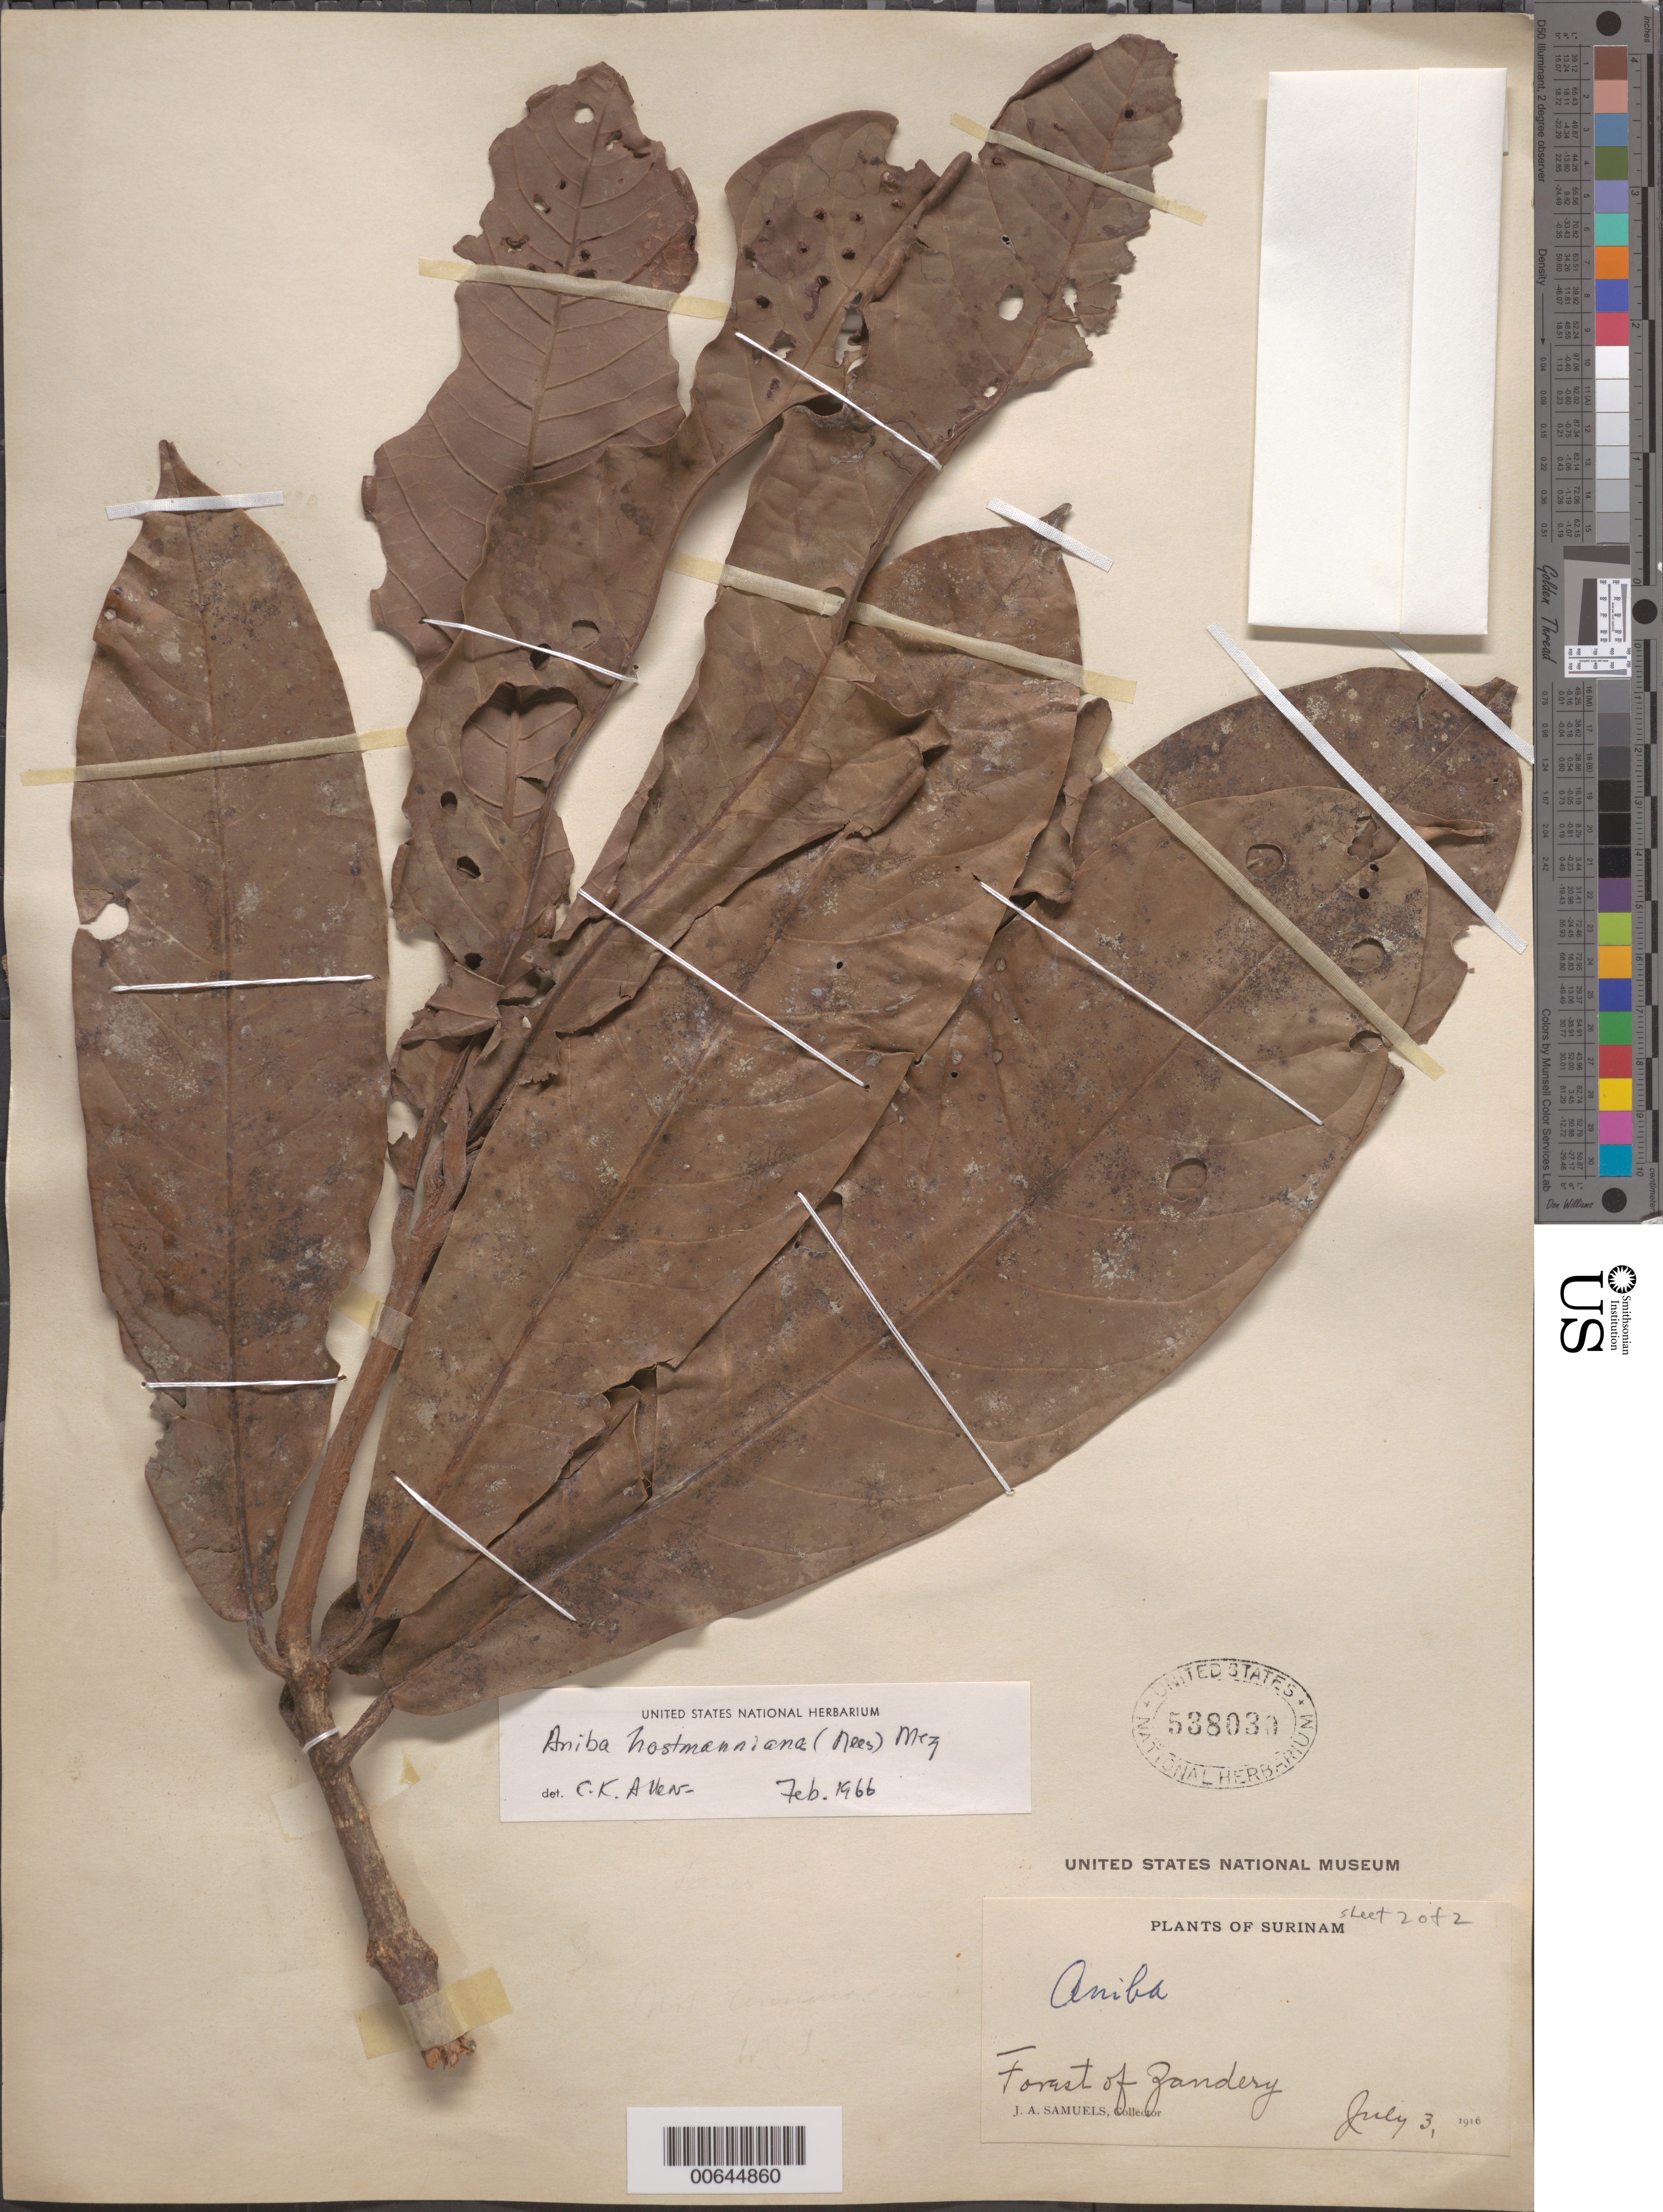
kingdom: Plantae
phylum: Tracheophyta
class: Magnoliopsida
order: Laurales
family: Lauraceae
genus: Aniba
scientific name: Aniba hostmanniana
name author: (Nees) Mez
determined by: Allen, C. K.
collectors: J. A. Samuels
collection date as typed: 3-Jul-16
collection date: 1916-07-03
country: Suriname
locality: Forest of Zandery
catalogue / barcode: US 538030